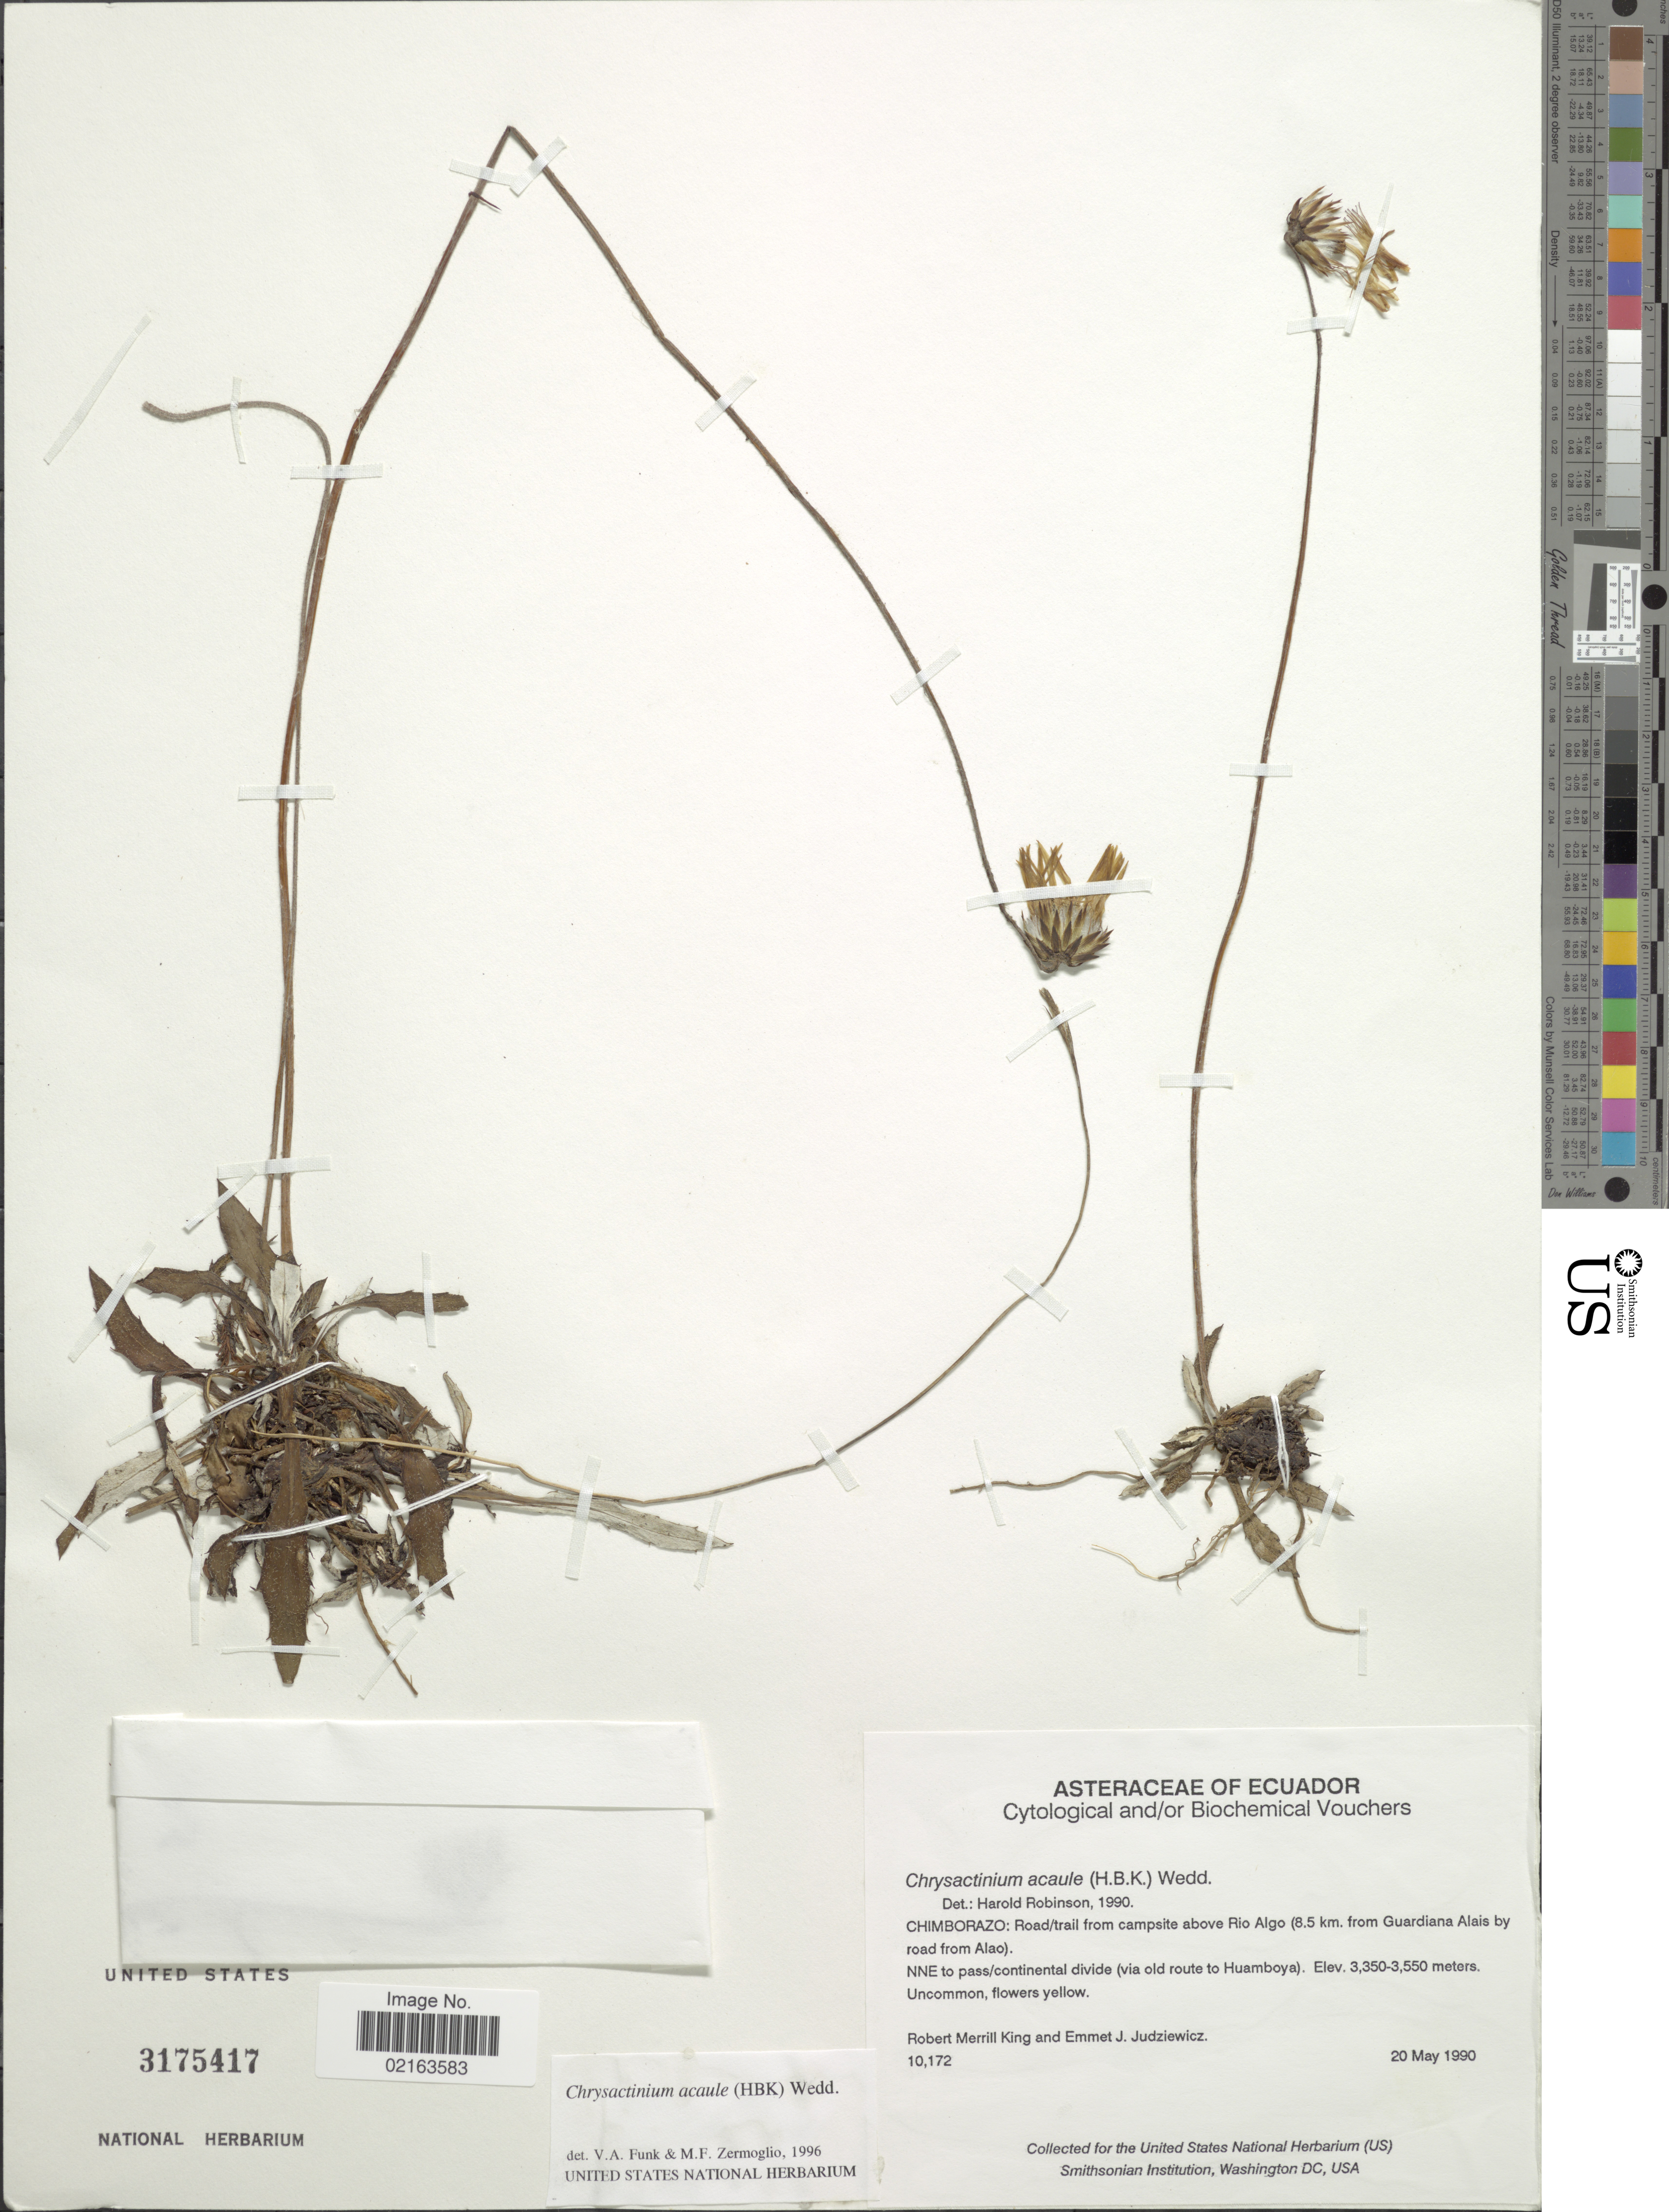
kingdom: Plantae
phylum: Tracheophyta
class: Magnoliopsida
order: Asterales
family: Asteraceae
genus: Chrysactinium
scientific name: Chrysactinium acaule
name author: (Kunth) Wedd.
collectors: R. M. King & E. J. Judziewicz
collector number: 10172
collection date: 1990-05-20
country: Ecuador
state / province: Chimborazo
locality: Chimborazo: Road/trail from campsite above Rio Algo (8.5 km. from Guardiana Alais by road from Alao)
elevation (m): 3350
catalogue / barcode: US 3175417